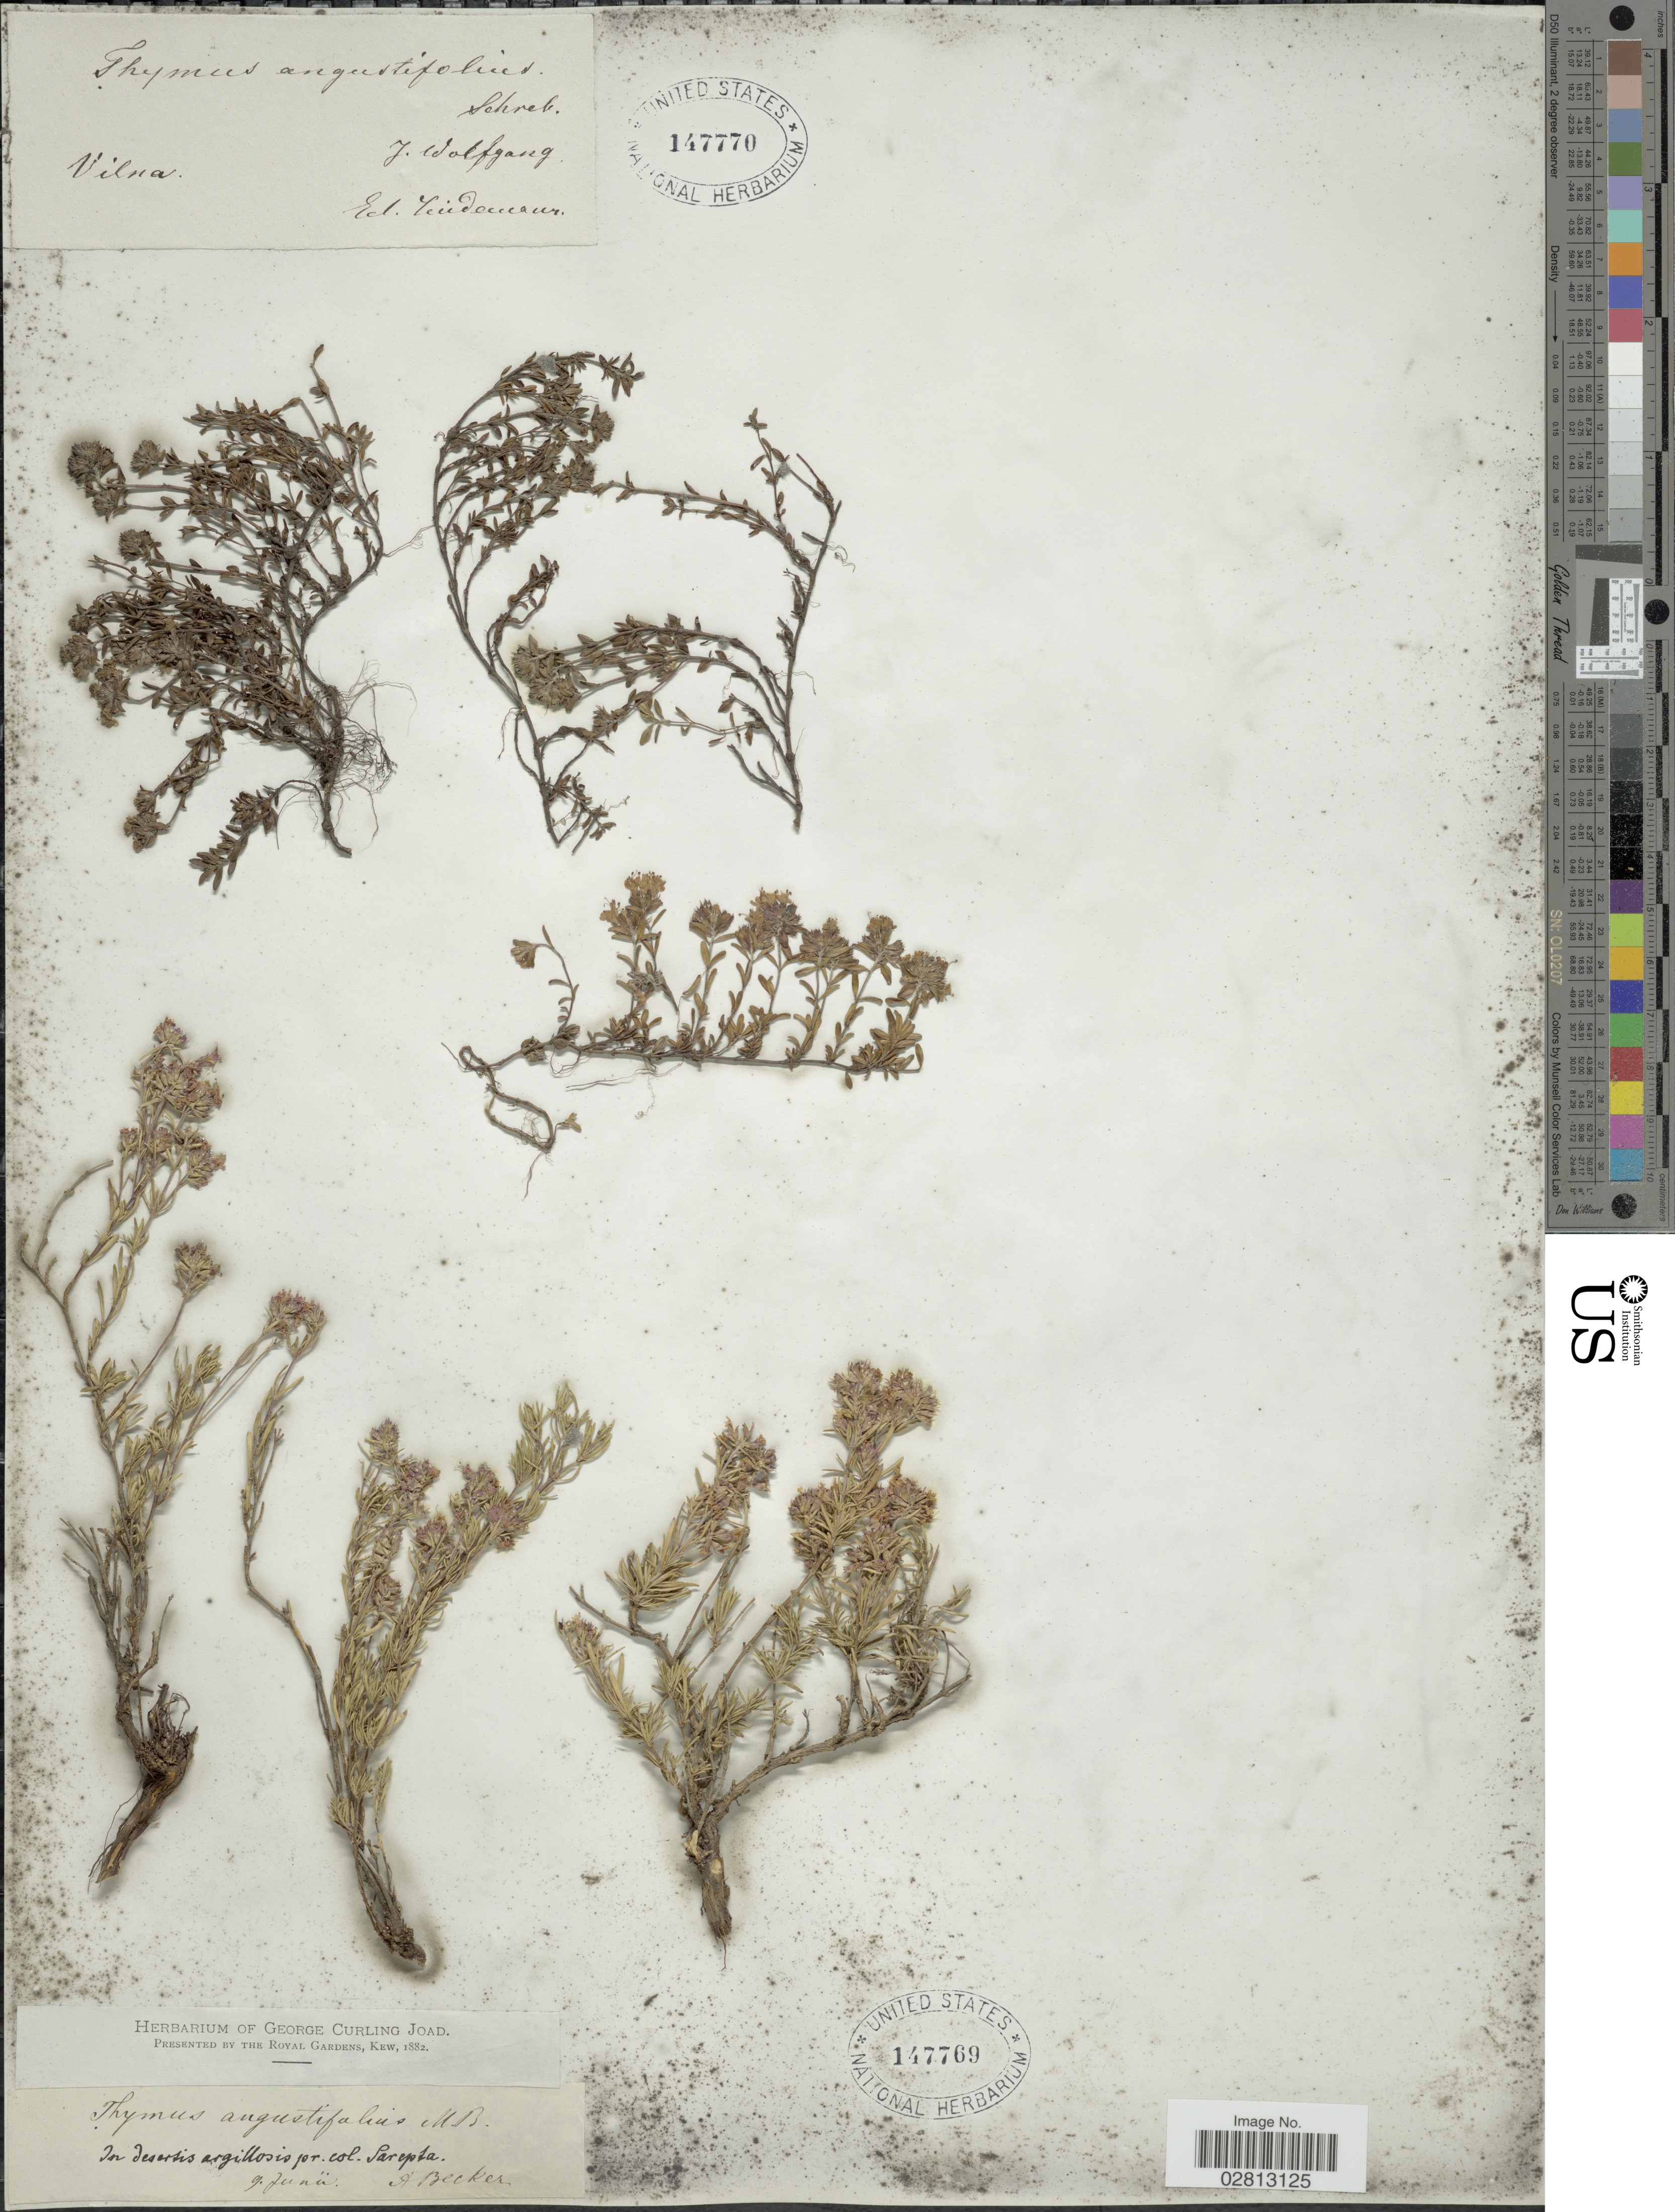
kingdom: Plantae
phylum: Tracheophyta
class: Magnoliopsida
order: Lamiales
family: Lamiaceae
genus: Thymus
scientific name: Thymus angustifolius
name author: Pers.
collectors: A. Becker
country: Russian Federation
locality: In desertis argillosis por. col. Sarepta.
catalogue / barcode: US 147769-2